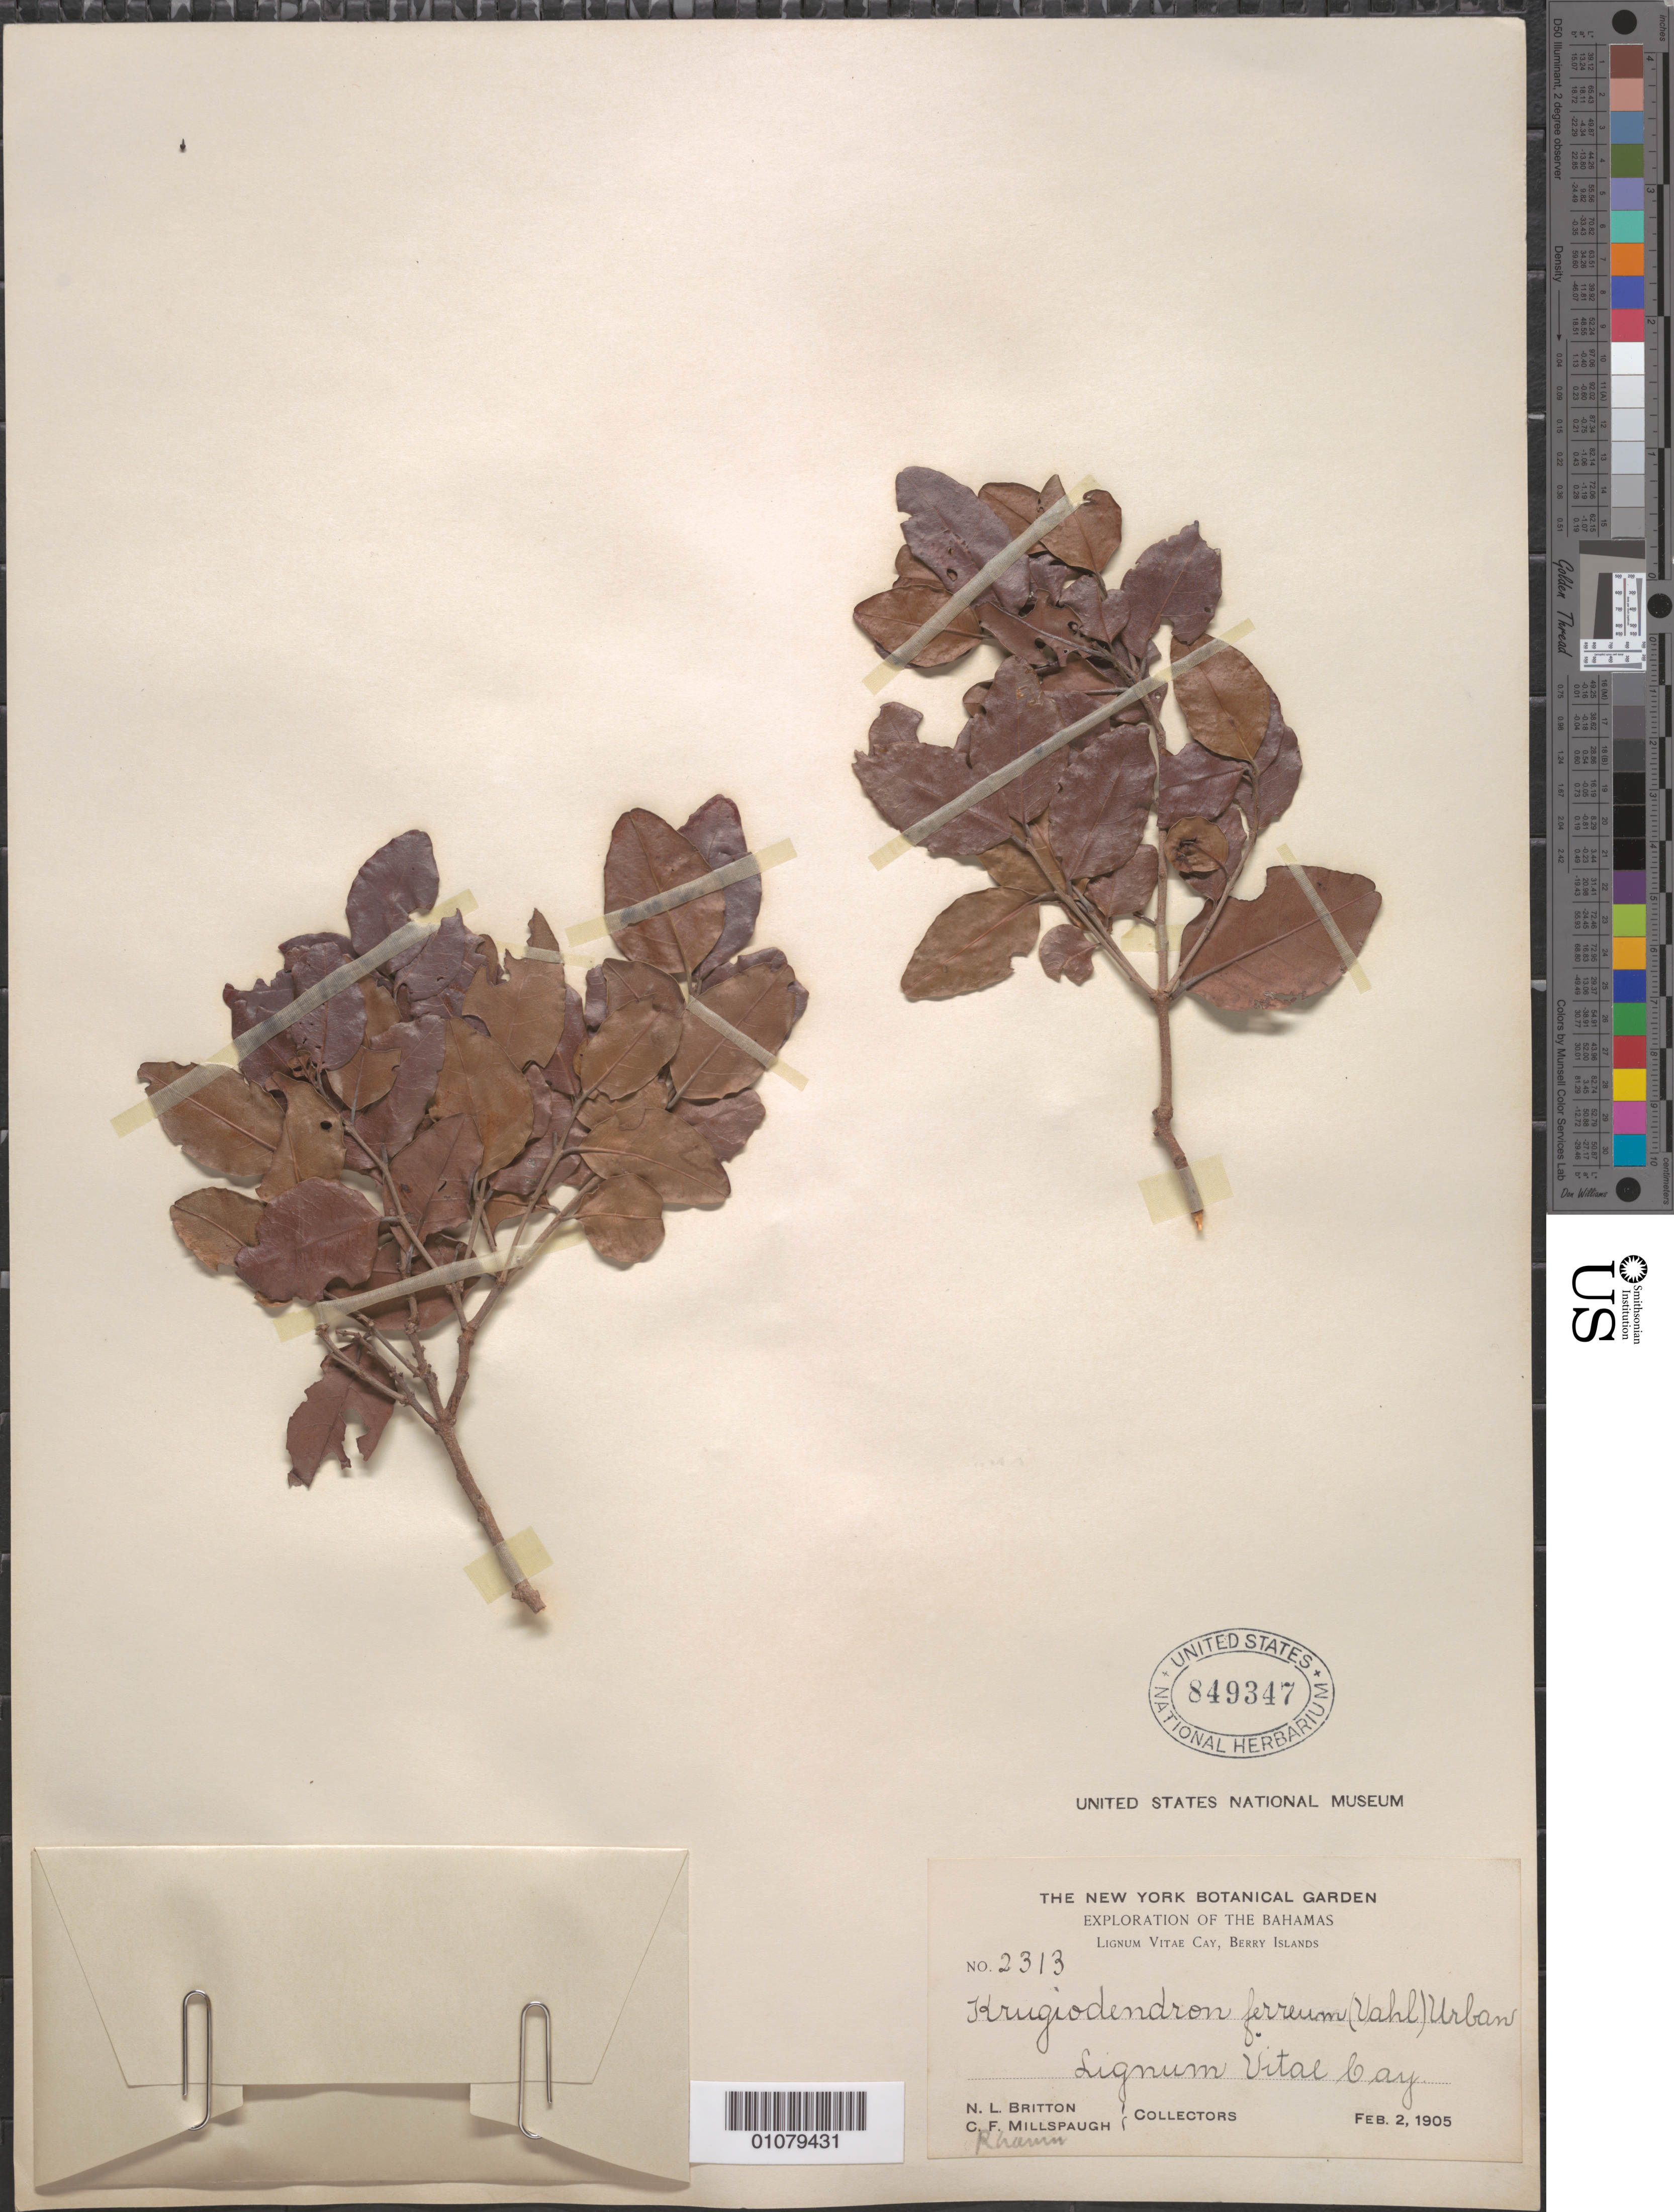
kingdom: Plantae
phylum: Tracheophyta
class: Magnoliopsida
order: Rosales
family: Rhamnaceae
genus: Krugiodendron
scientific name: Krugiodendron ferreum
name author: (Vahl) Urb.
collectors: N. Britton & C. F. Millspaugh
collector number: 2313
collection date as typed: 02 Feb 1905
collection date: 1905-02-02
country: Bahamas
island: Berry Is.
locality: Lignum Vitae Cay, Berry Islands.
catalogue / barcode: US 849347